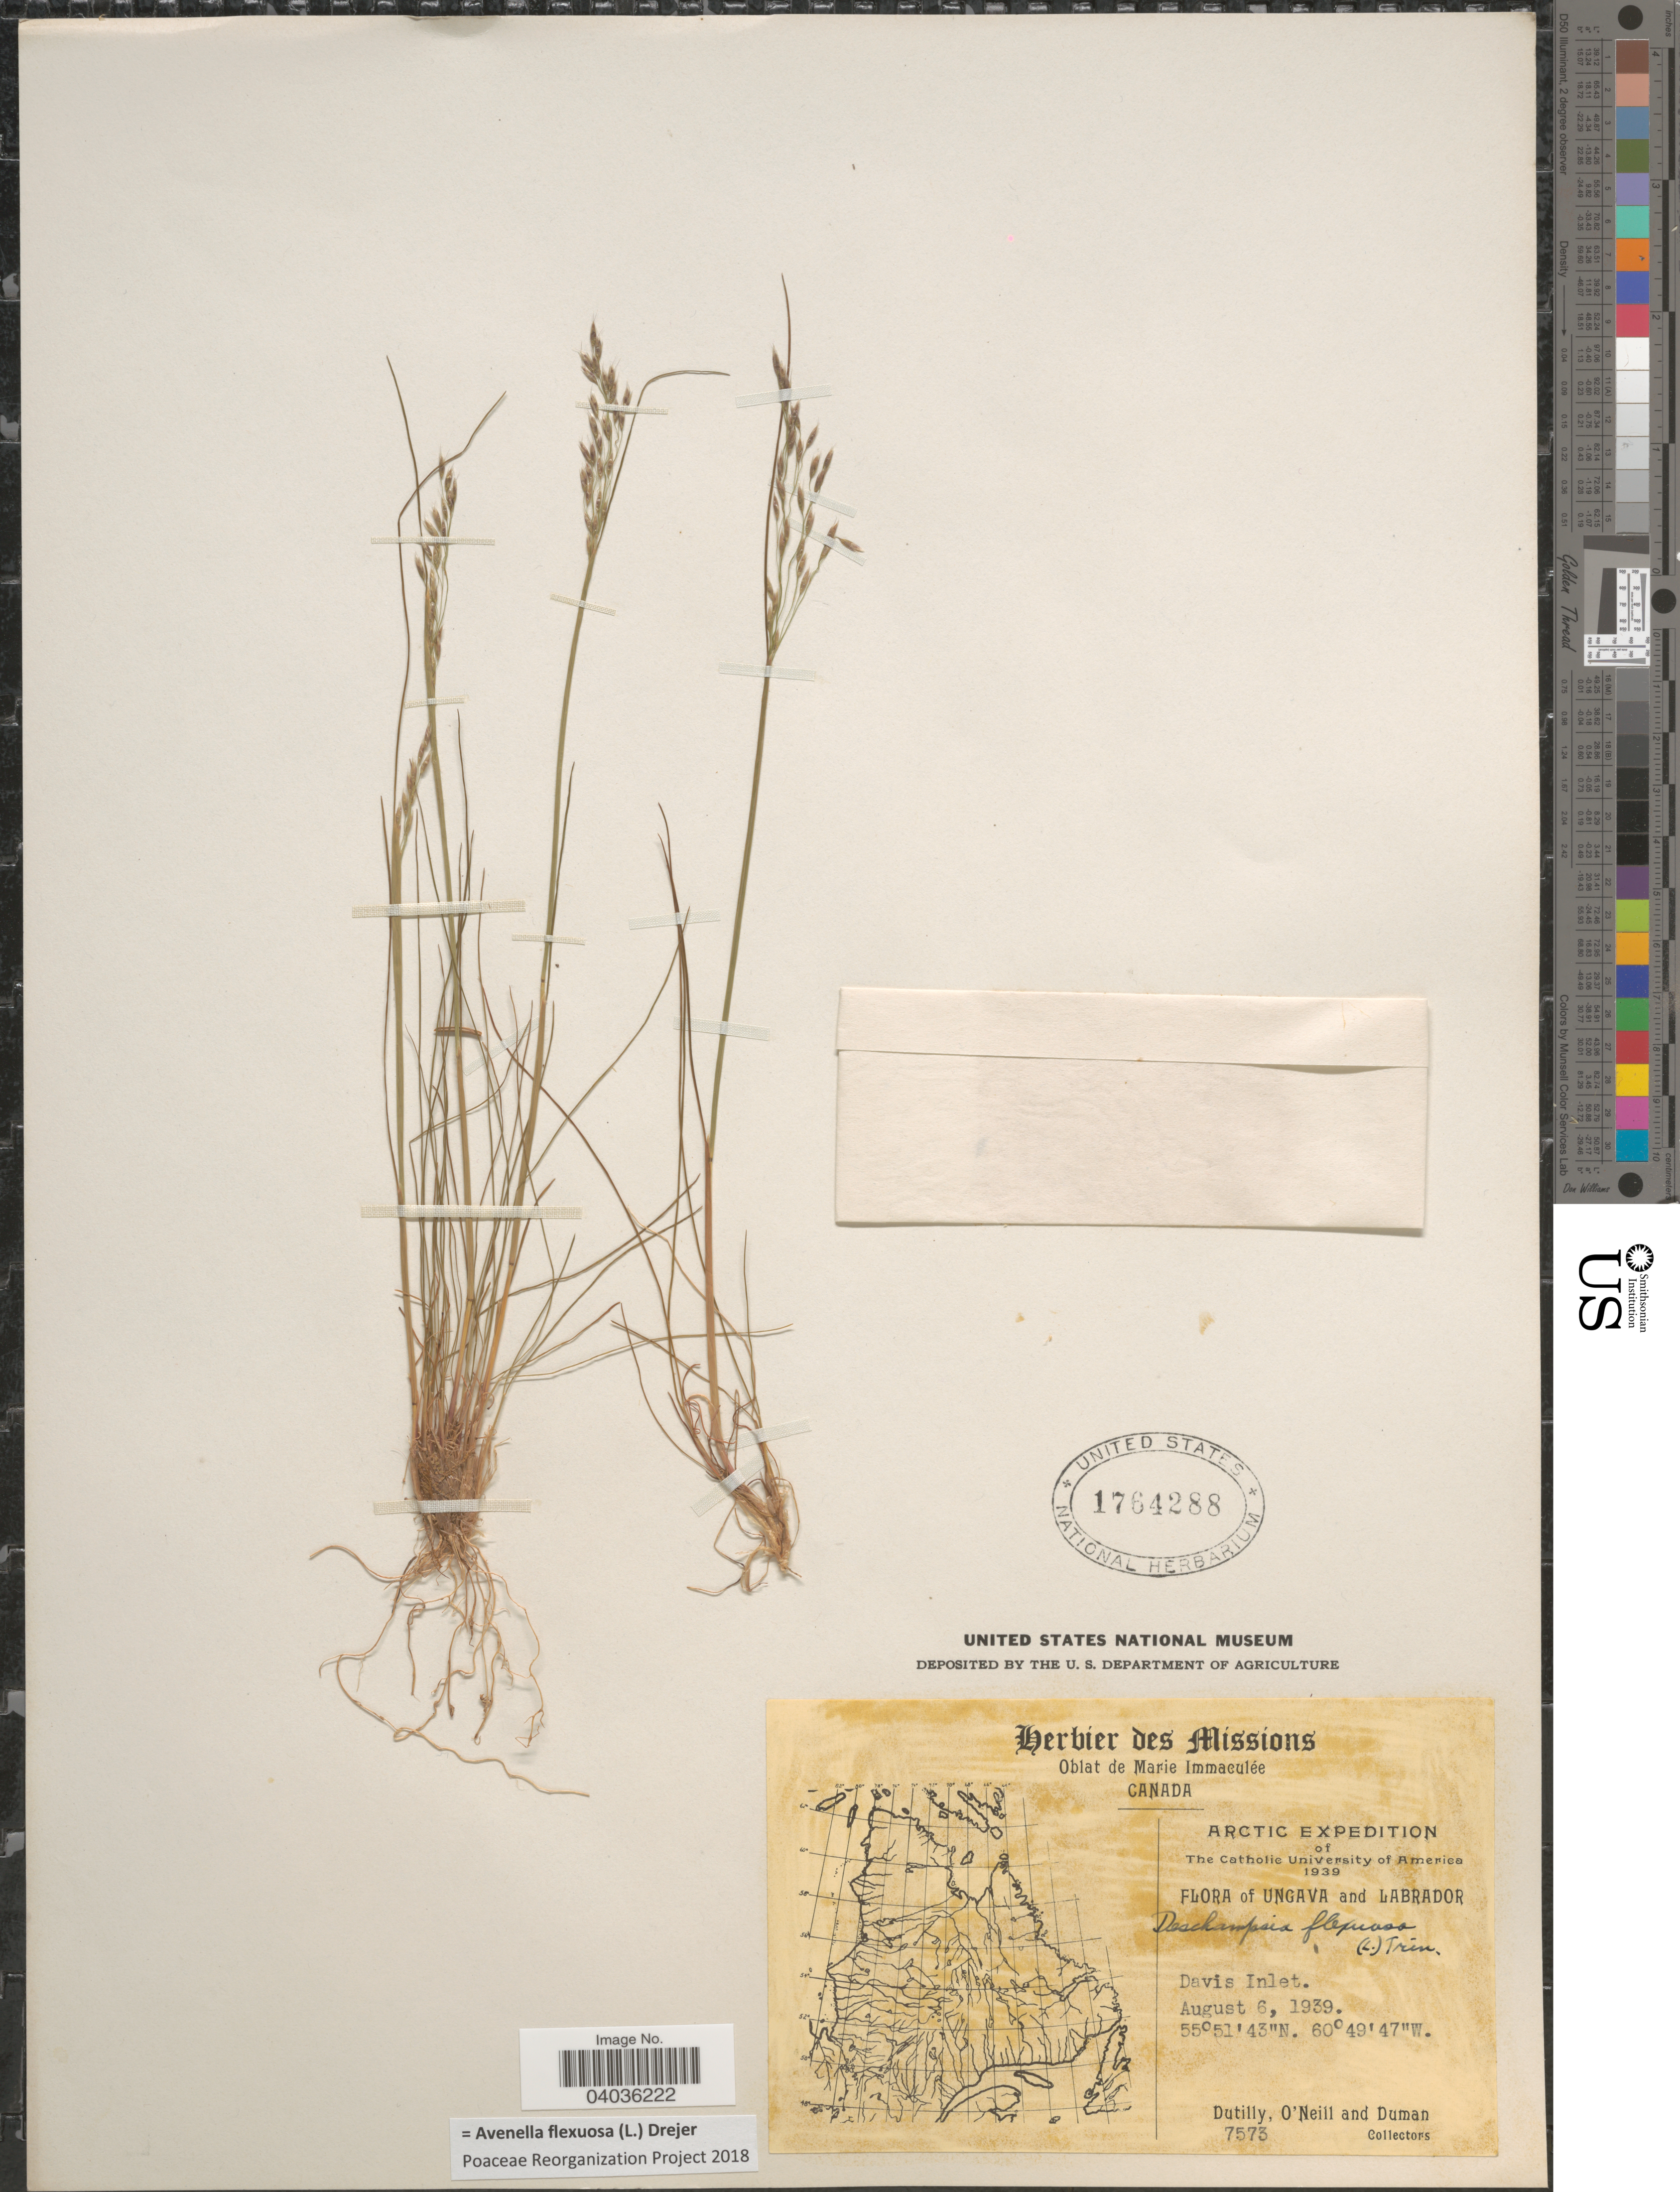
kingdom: Plantae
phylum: Tracheophyta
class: Liliopsida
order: Poales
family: Poaceae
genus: Avenella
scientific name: Avenella flexuosa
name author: (L.) Drejer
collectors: -. Dutilly, O' Neill & -. Duman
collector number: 7573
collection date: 1939-08-06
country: Canada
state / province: Newfoundland and Labrador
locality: Ungava and Labrador. Devis Inlet.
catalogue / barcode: US 1764288